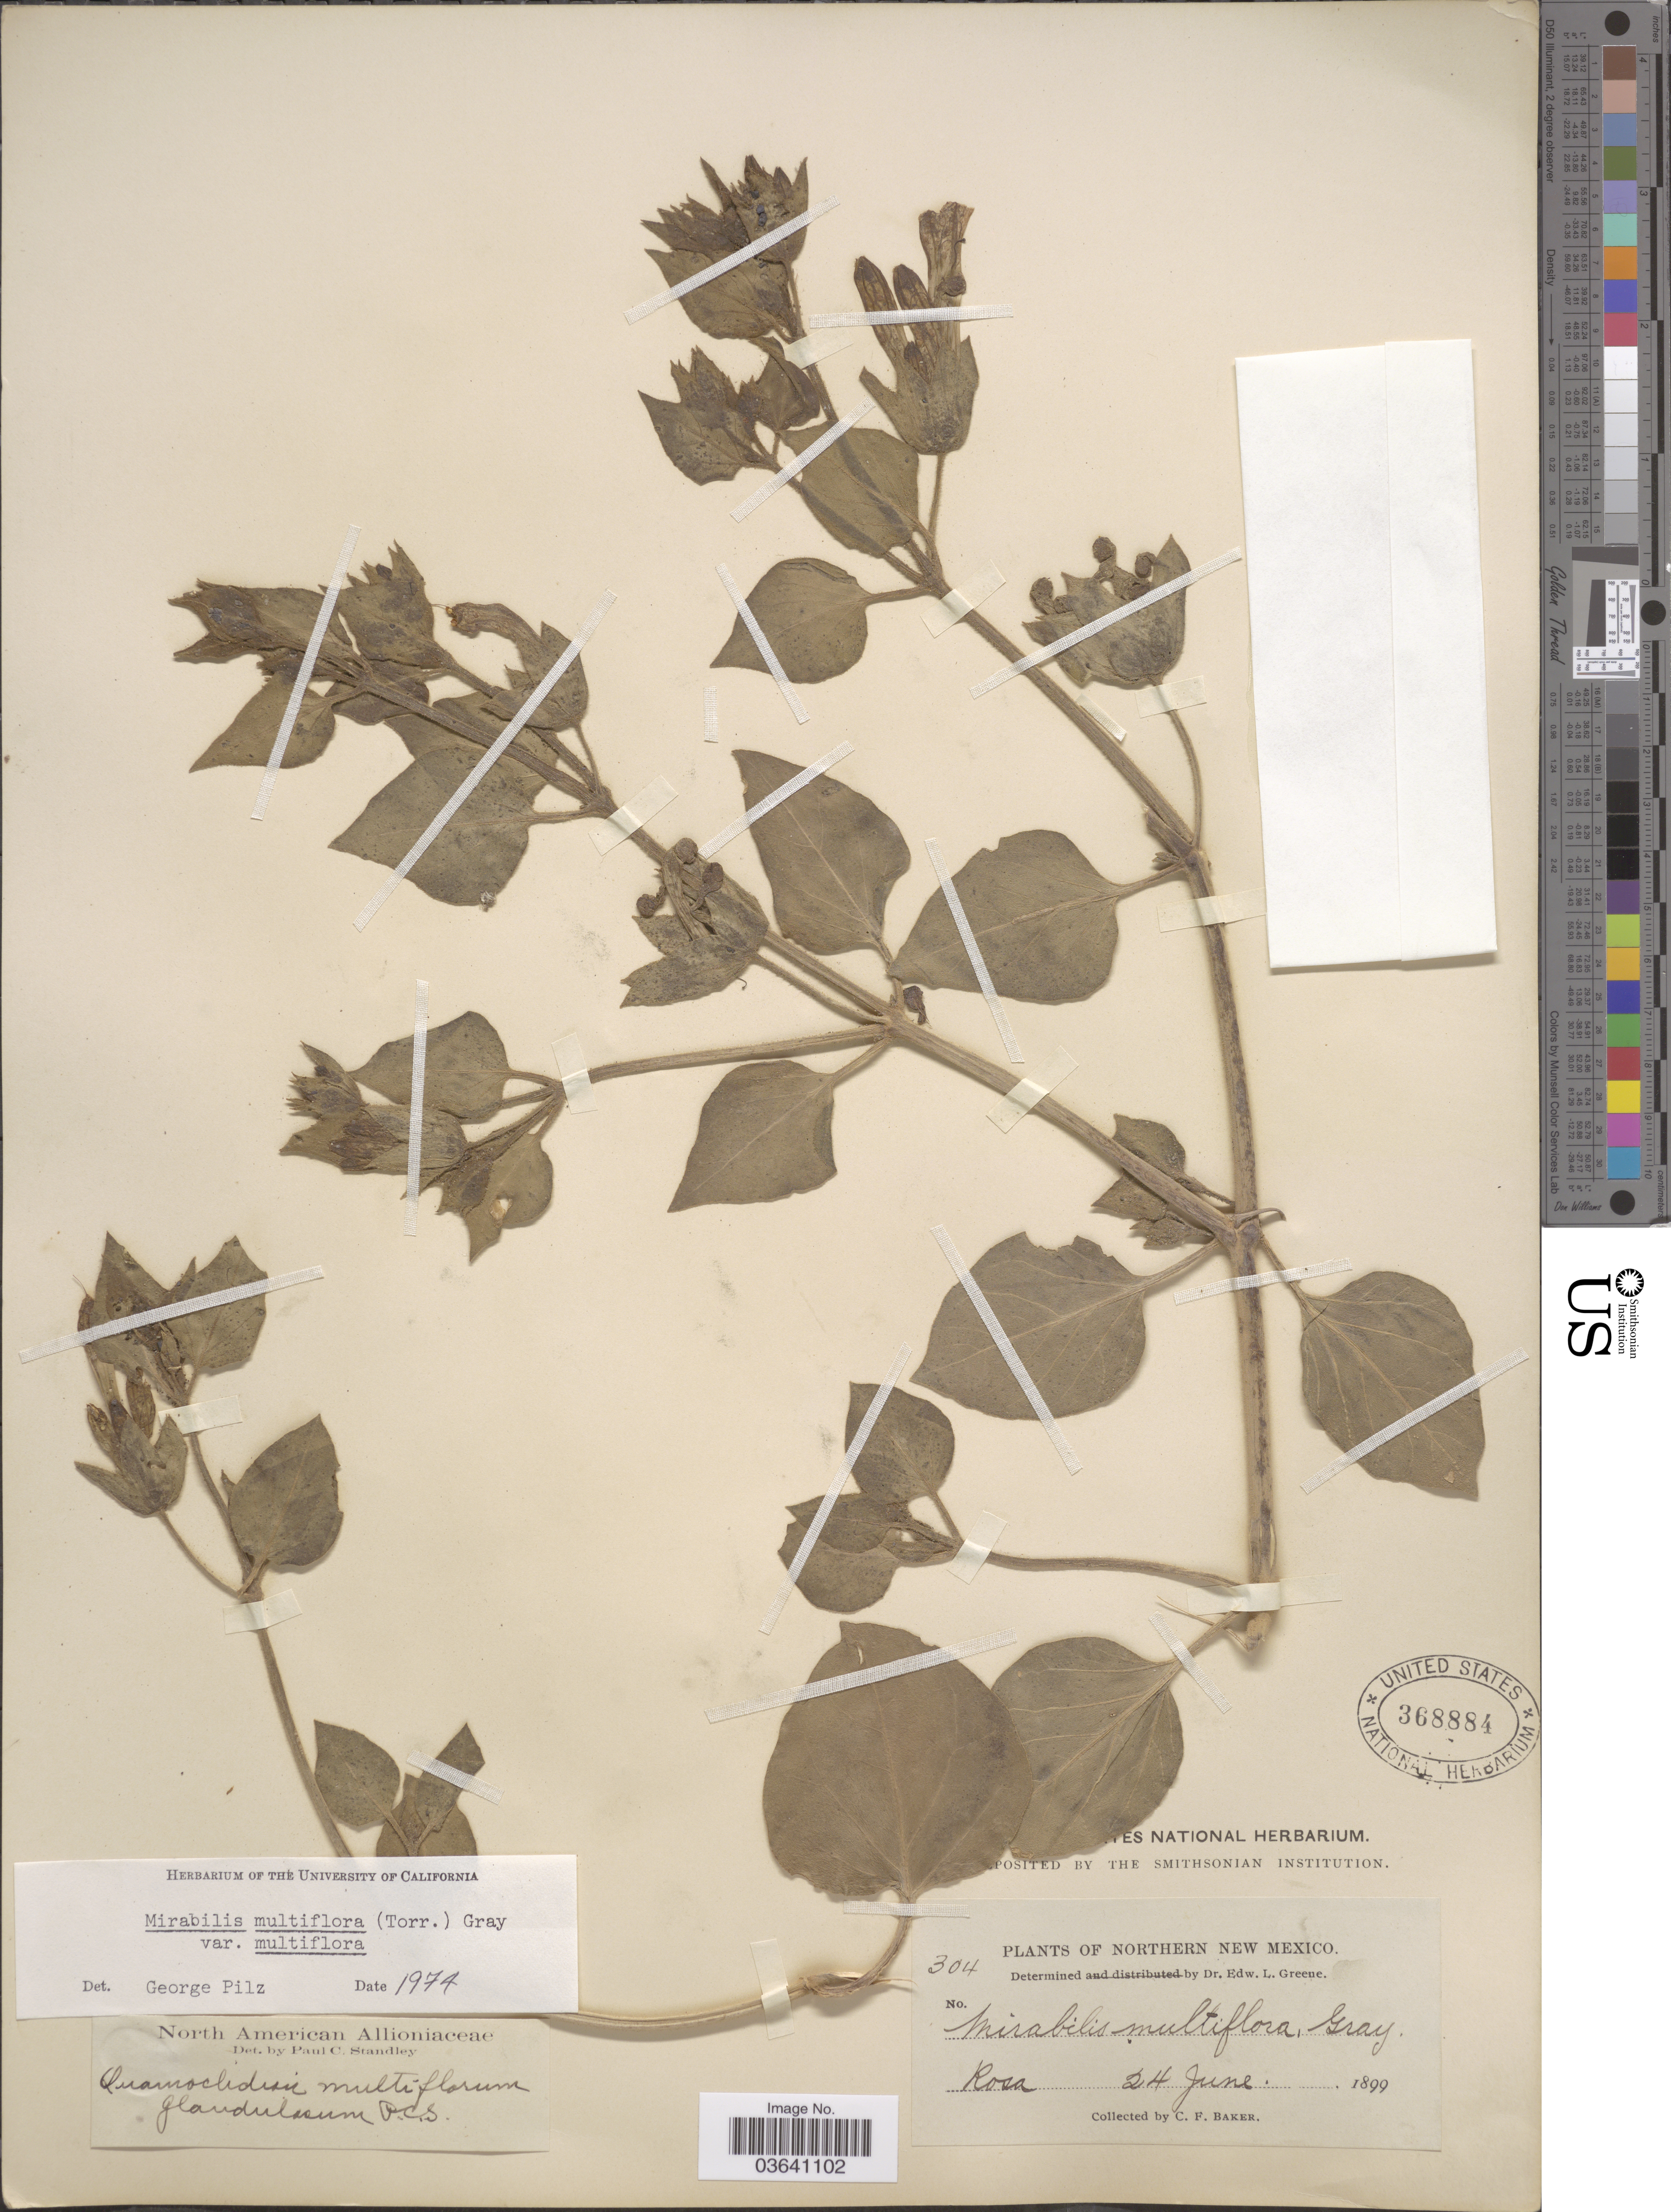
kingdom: Plantae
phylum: Tracheophyta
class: Magnoliopsida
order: Caryophyllales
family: Nyctaginaceae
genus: Mirabilis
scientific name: Mirabilis multiflora var. multiflora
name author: (Torr.) A. Gray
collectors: C. F. Baker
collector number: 304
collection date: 1899-06-24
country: United States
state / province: New Mexico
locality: Northern New Mexico. Rosa.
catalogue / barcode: US 368884